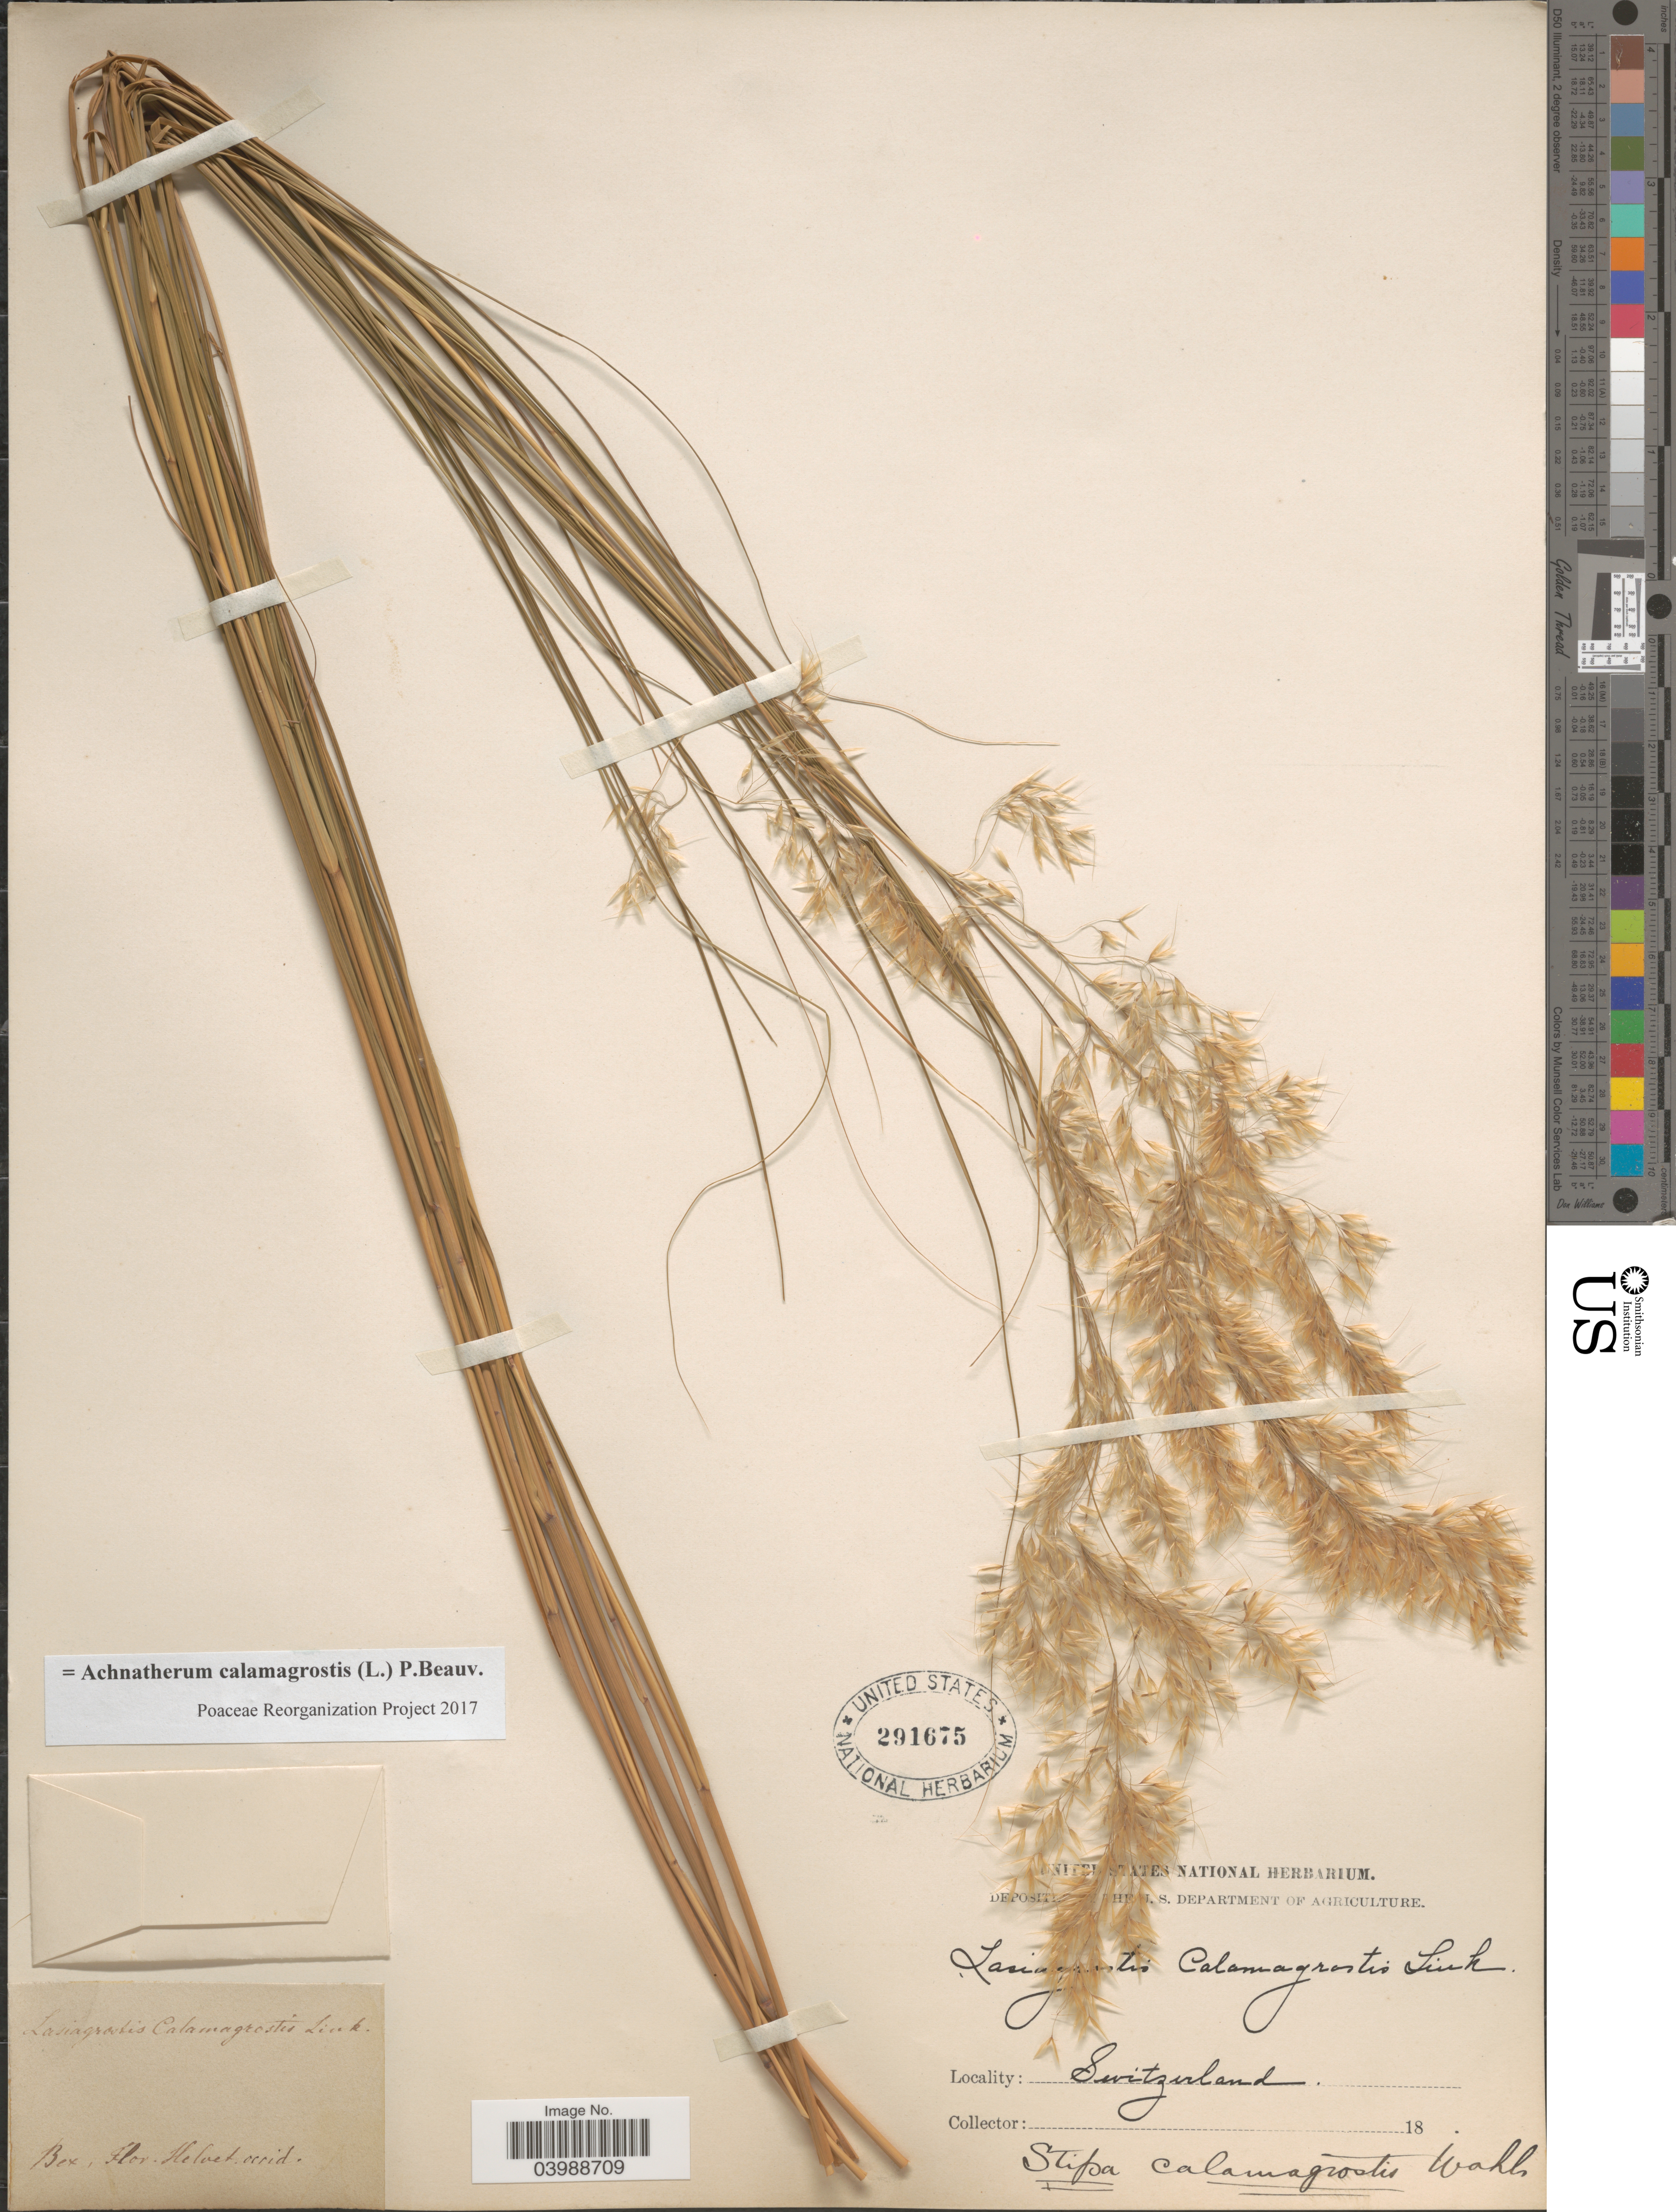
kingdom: Plantae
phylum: Tracheophyta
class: Liliopsida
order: Poales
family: Poaceae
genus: Achnatherum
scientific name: Achnatherum calamagrostis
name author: (L.) P. Beauv.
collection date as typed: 18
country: Switzerland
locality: Helvet. occid.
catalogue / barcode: US 291675